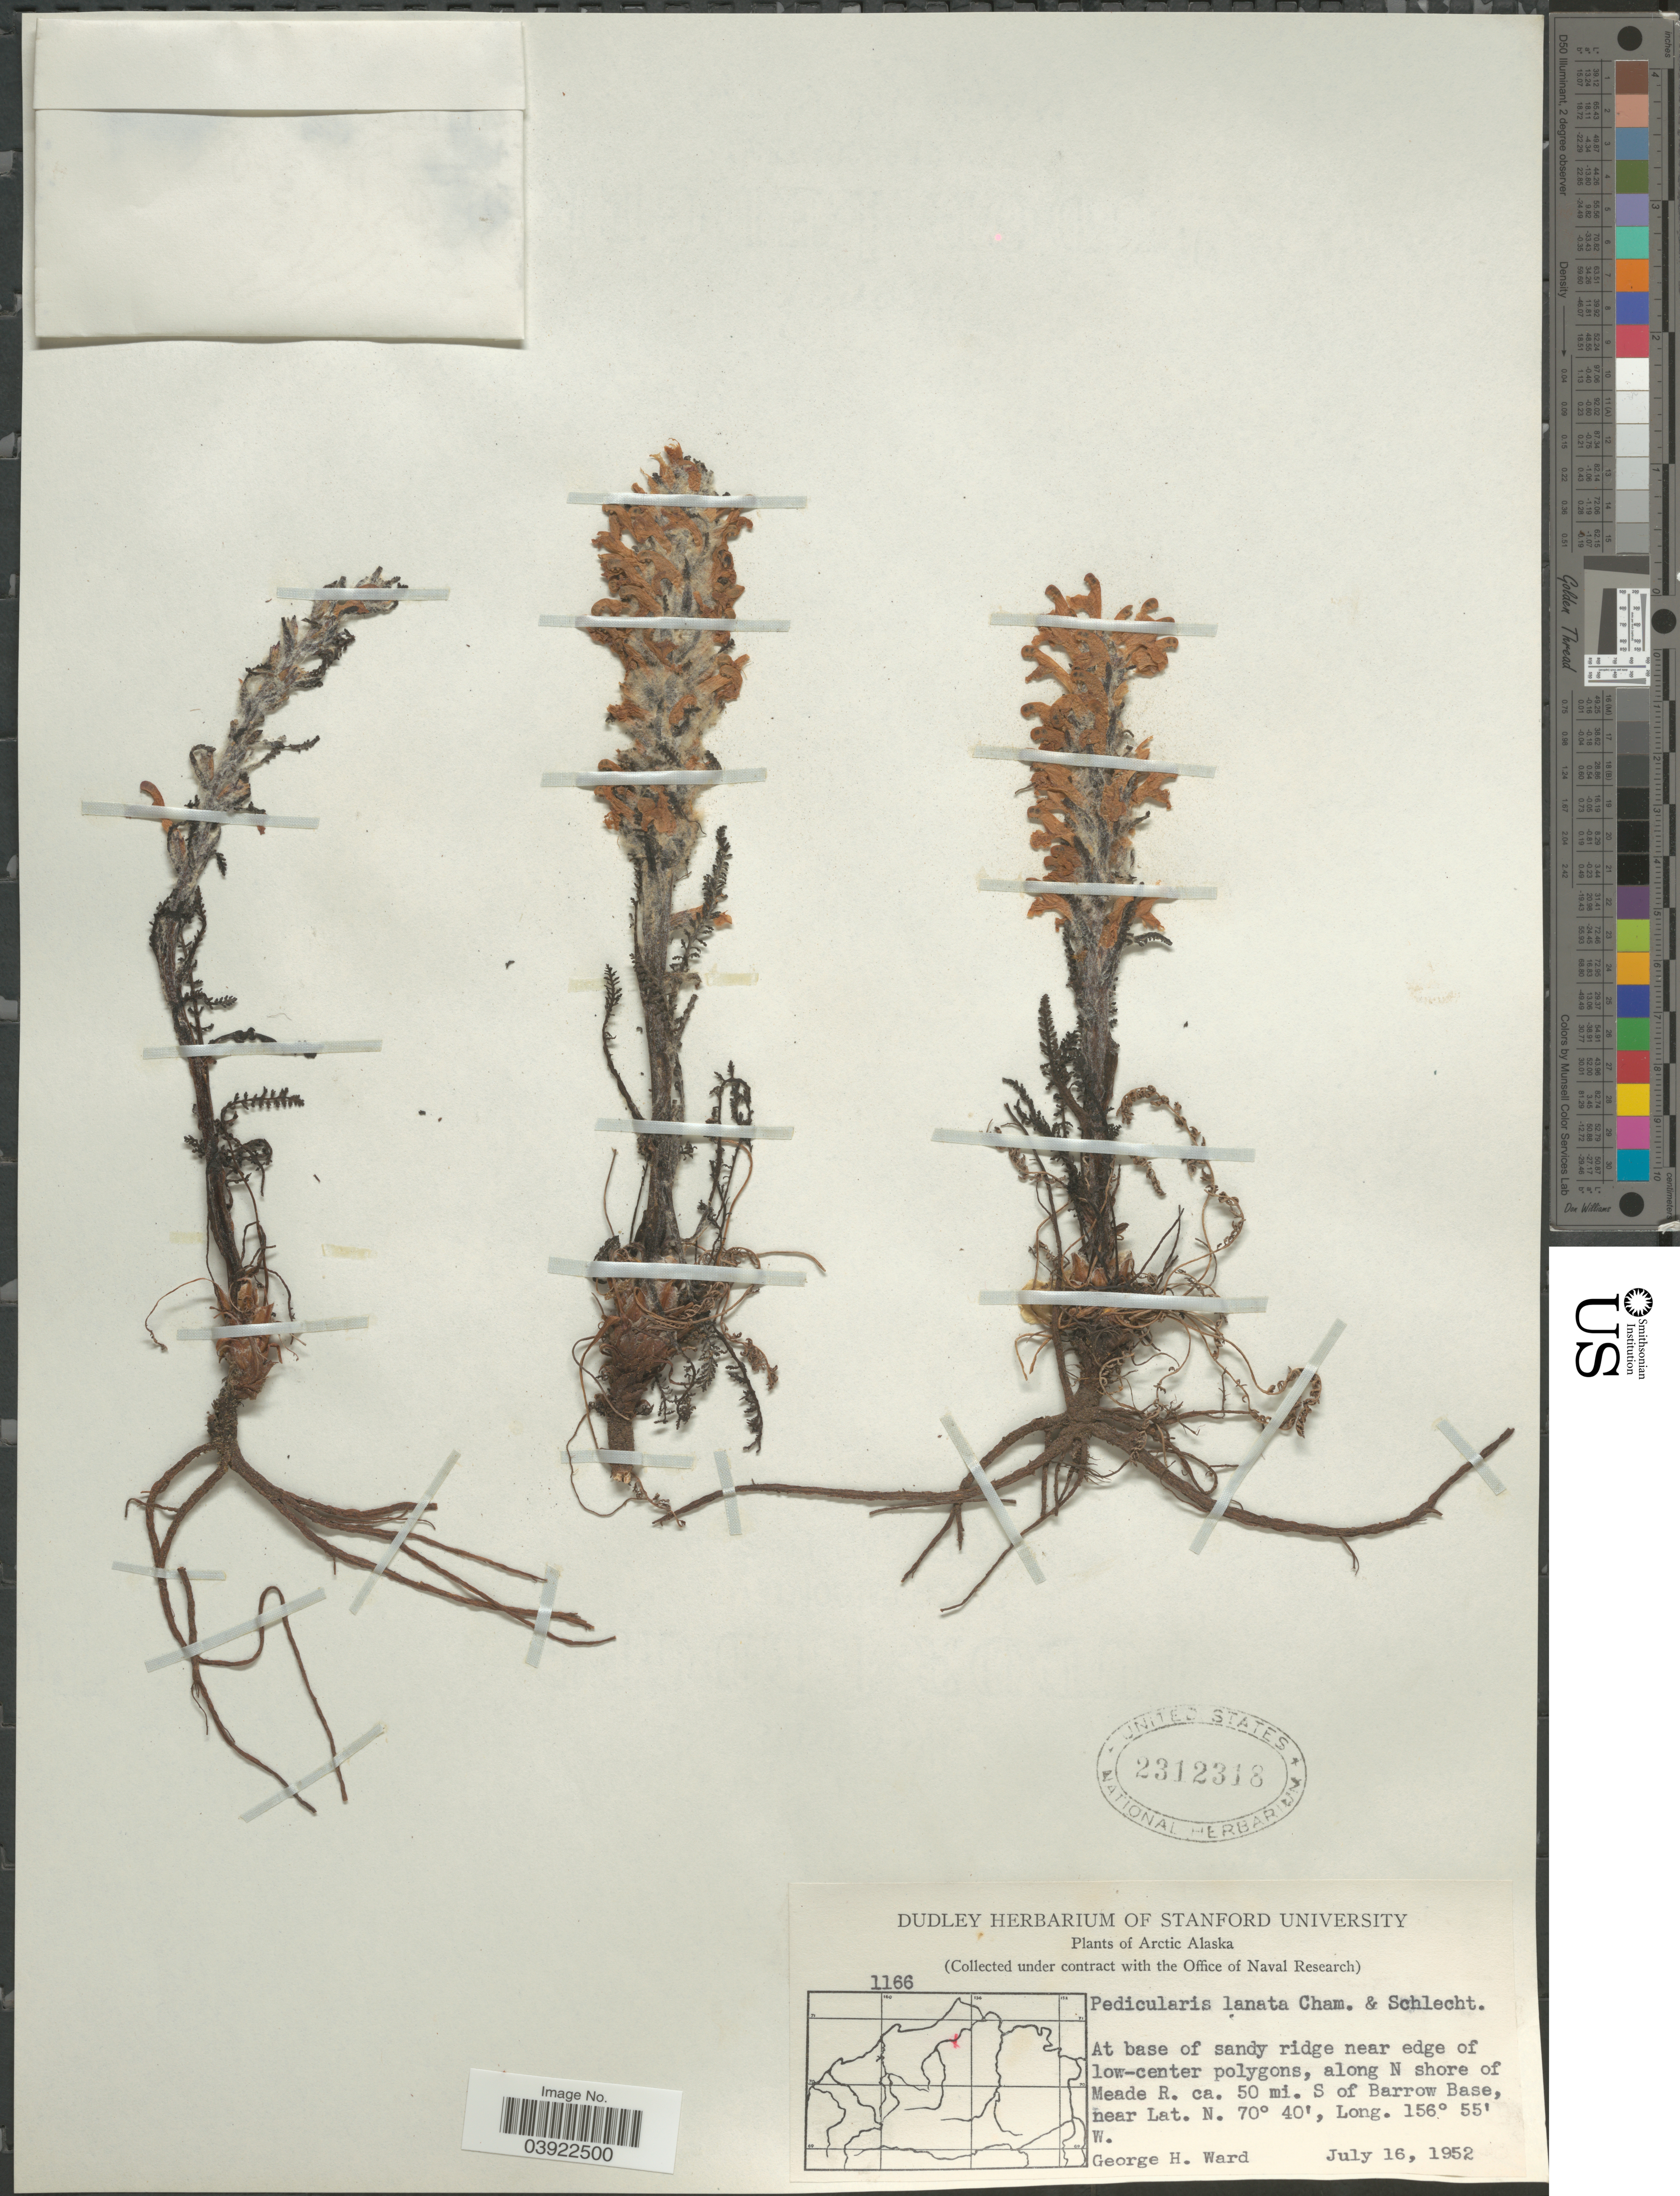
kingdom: Plantae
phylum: Tracheophyta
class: Magnoliopsida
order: Lamiales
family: Orobanchaceae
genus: Pedicularis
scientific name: Pedicularis lanata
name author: Willd. ex Cham. & Schltdl.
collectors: G. H. Ward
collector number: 1166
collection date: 1952-07-16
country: United States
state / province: Alaska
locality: Arctic Alaska. Along N shore of Meade R. ca. 50 mi. S of Barrow Base.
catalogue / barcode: US 2312318